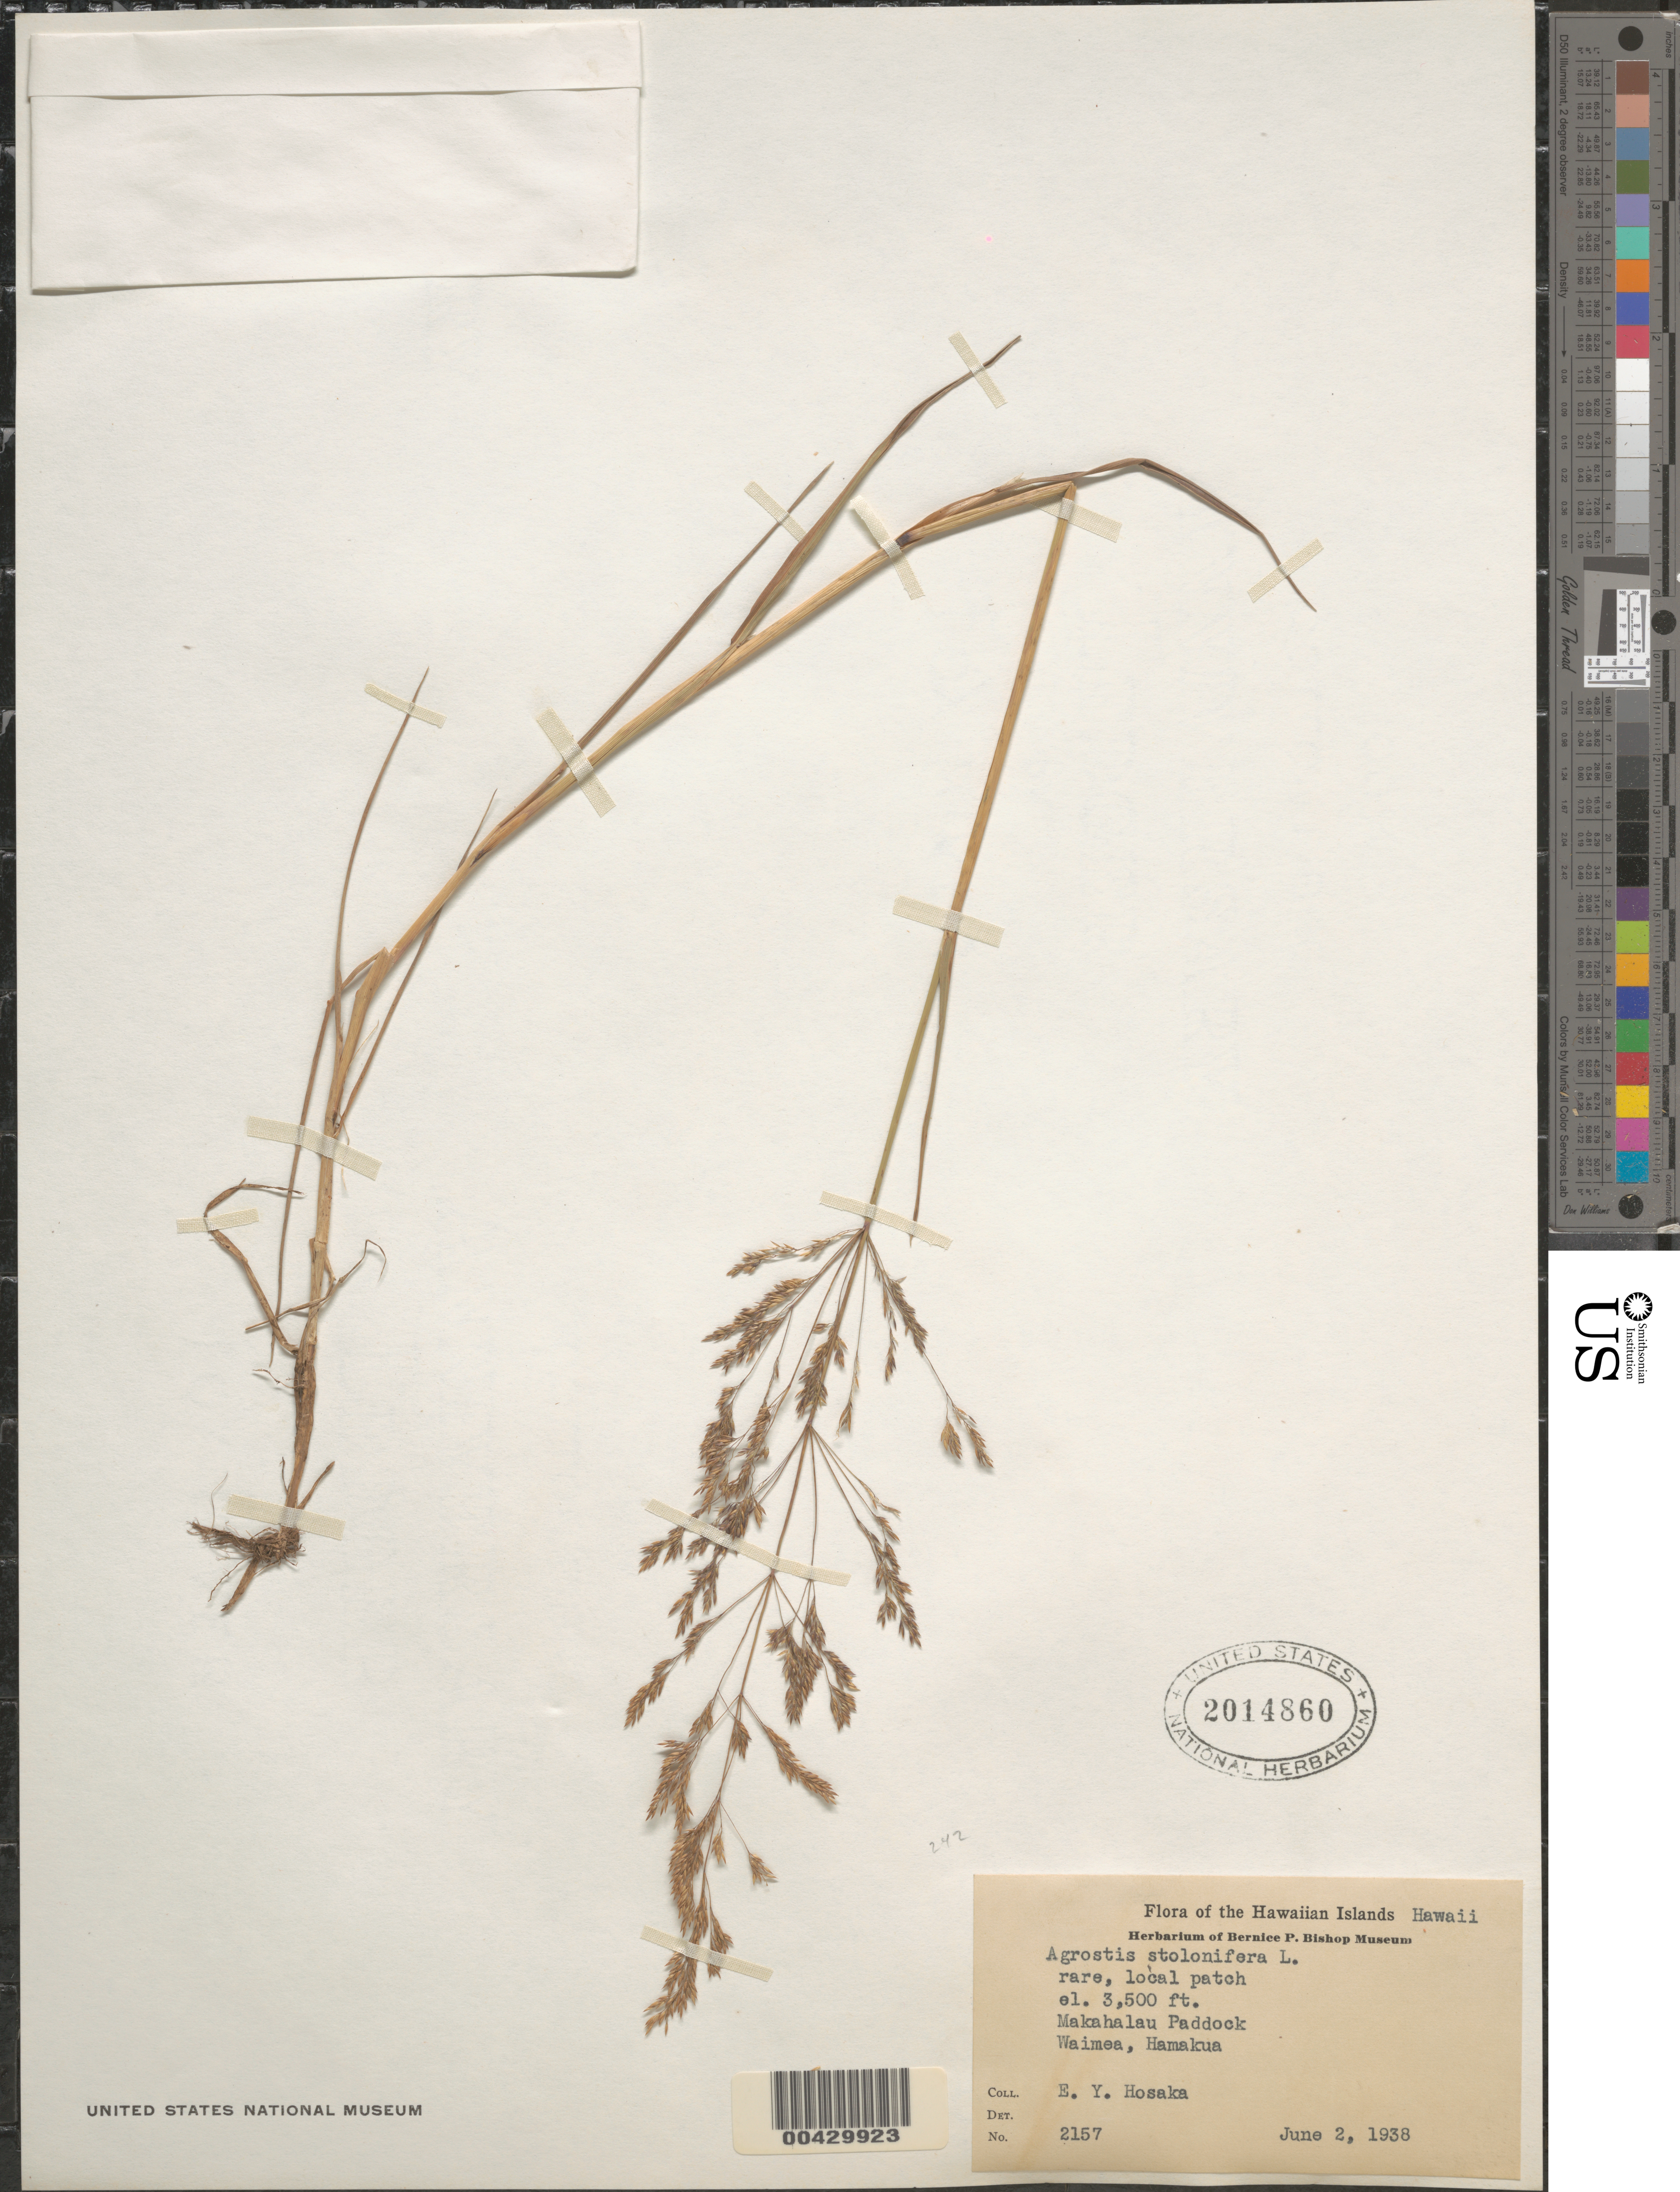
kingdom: Plantae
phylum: Tracheophyta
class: Liliopsida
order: Poales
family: Poaceae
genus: Agrostis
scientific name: Agrostis stolonifera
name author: L.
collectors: E. Y. Hosaka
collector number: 2157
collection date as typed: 2 Jun 1938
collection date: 1938-06-02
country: United States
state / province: Hawaii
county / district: Hawaii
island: Hawaii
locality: Makahalau Paddock, Waimea, Hamakua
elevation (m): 1067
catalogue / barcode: US 2014860